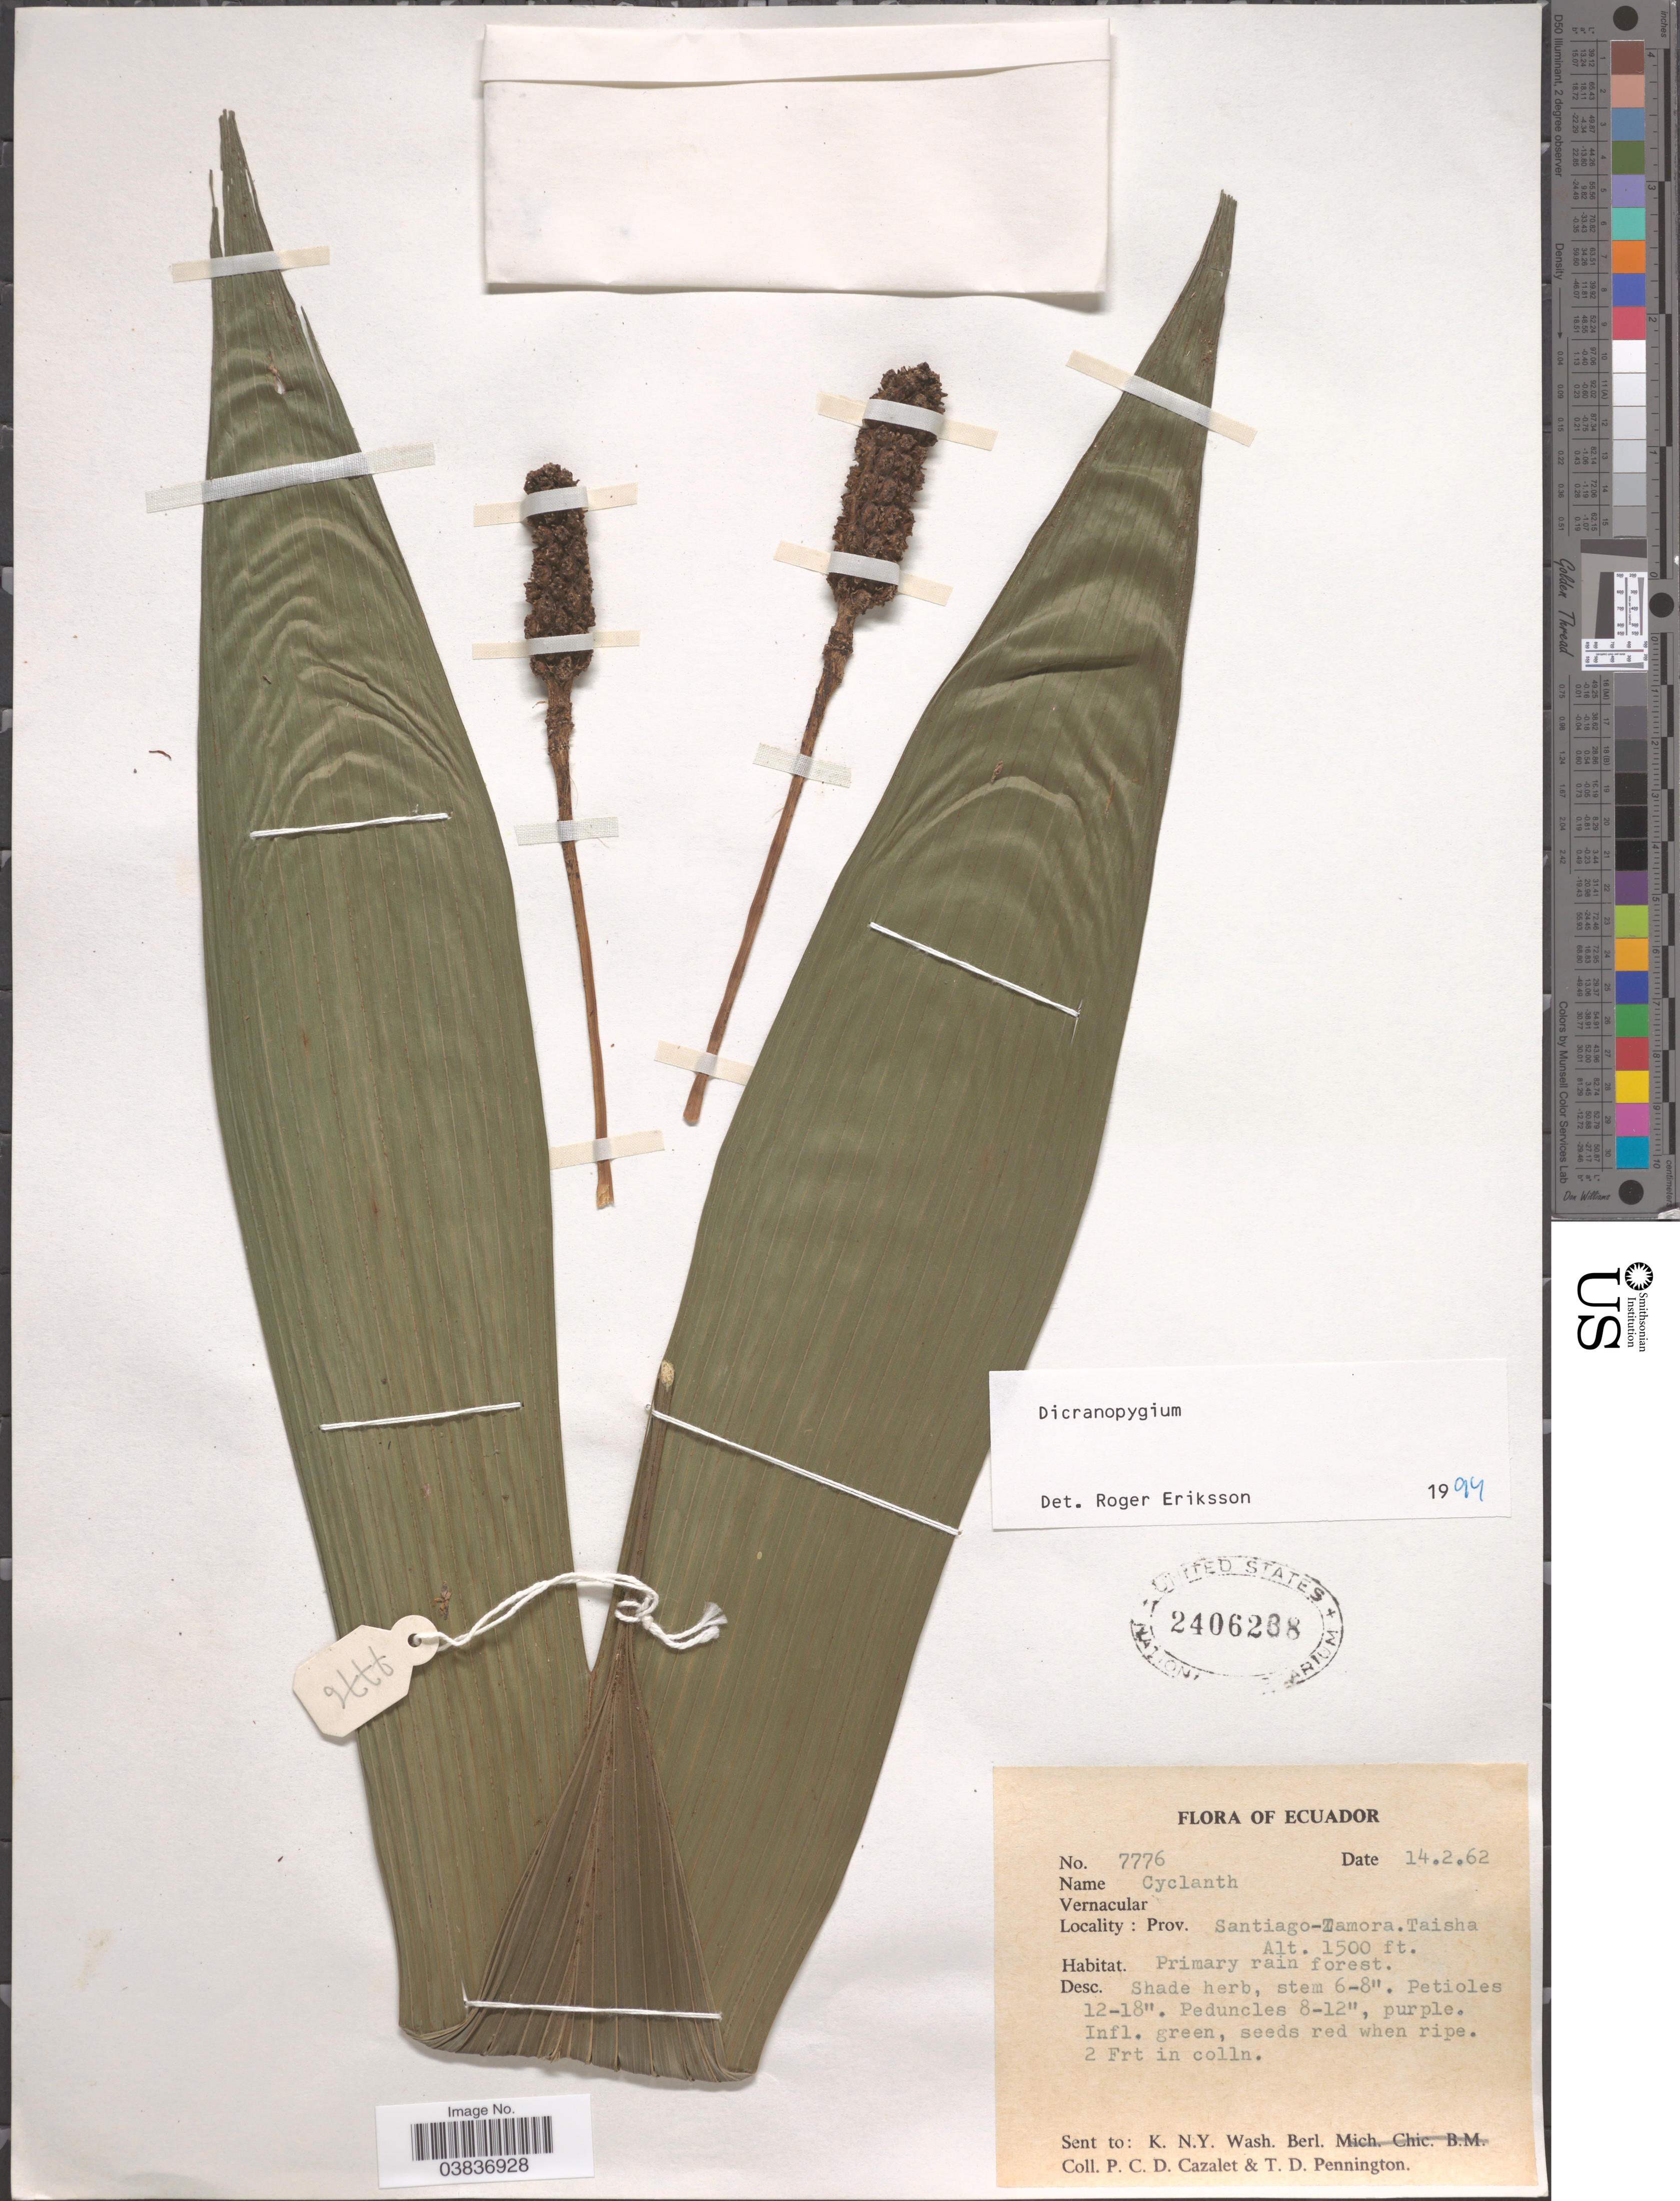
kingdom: Plantae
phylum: Tracheophyta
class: Liliopsida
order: Pandanales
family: Cyclanthaceae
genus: Dicranopygium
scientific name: Dicranopygium sp.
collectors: P. C. D. Cazalet & T. D. Pennington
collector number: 7776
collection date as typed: Transcribed d/m/y: 14/2/62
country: Ecuador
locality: Prov. Santiago-Zamora. Taisha.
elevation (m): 457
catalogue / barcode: US 2406288